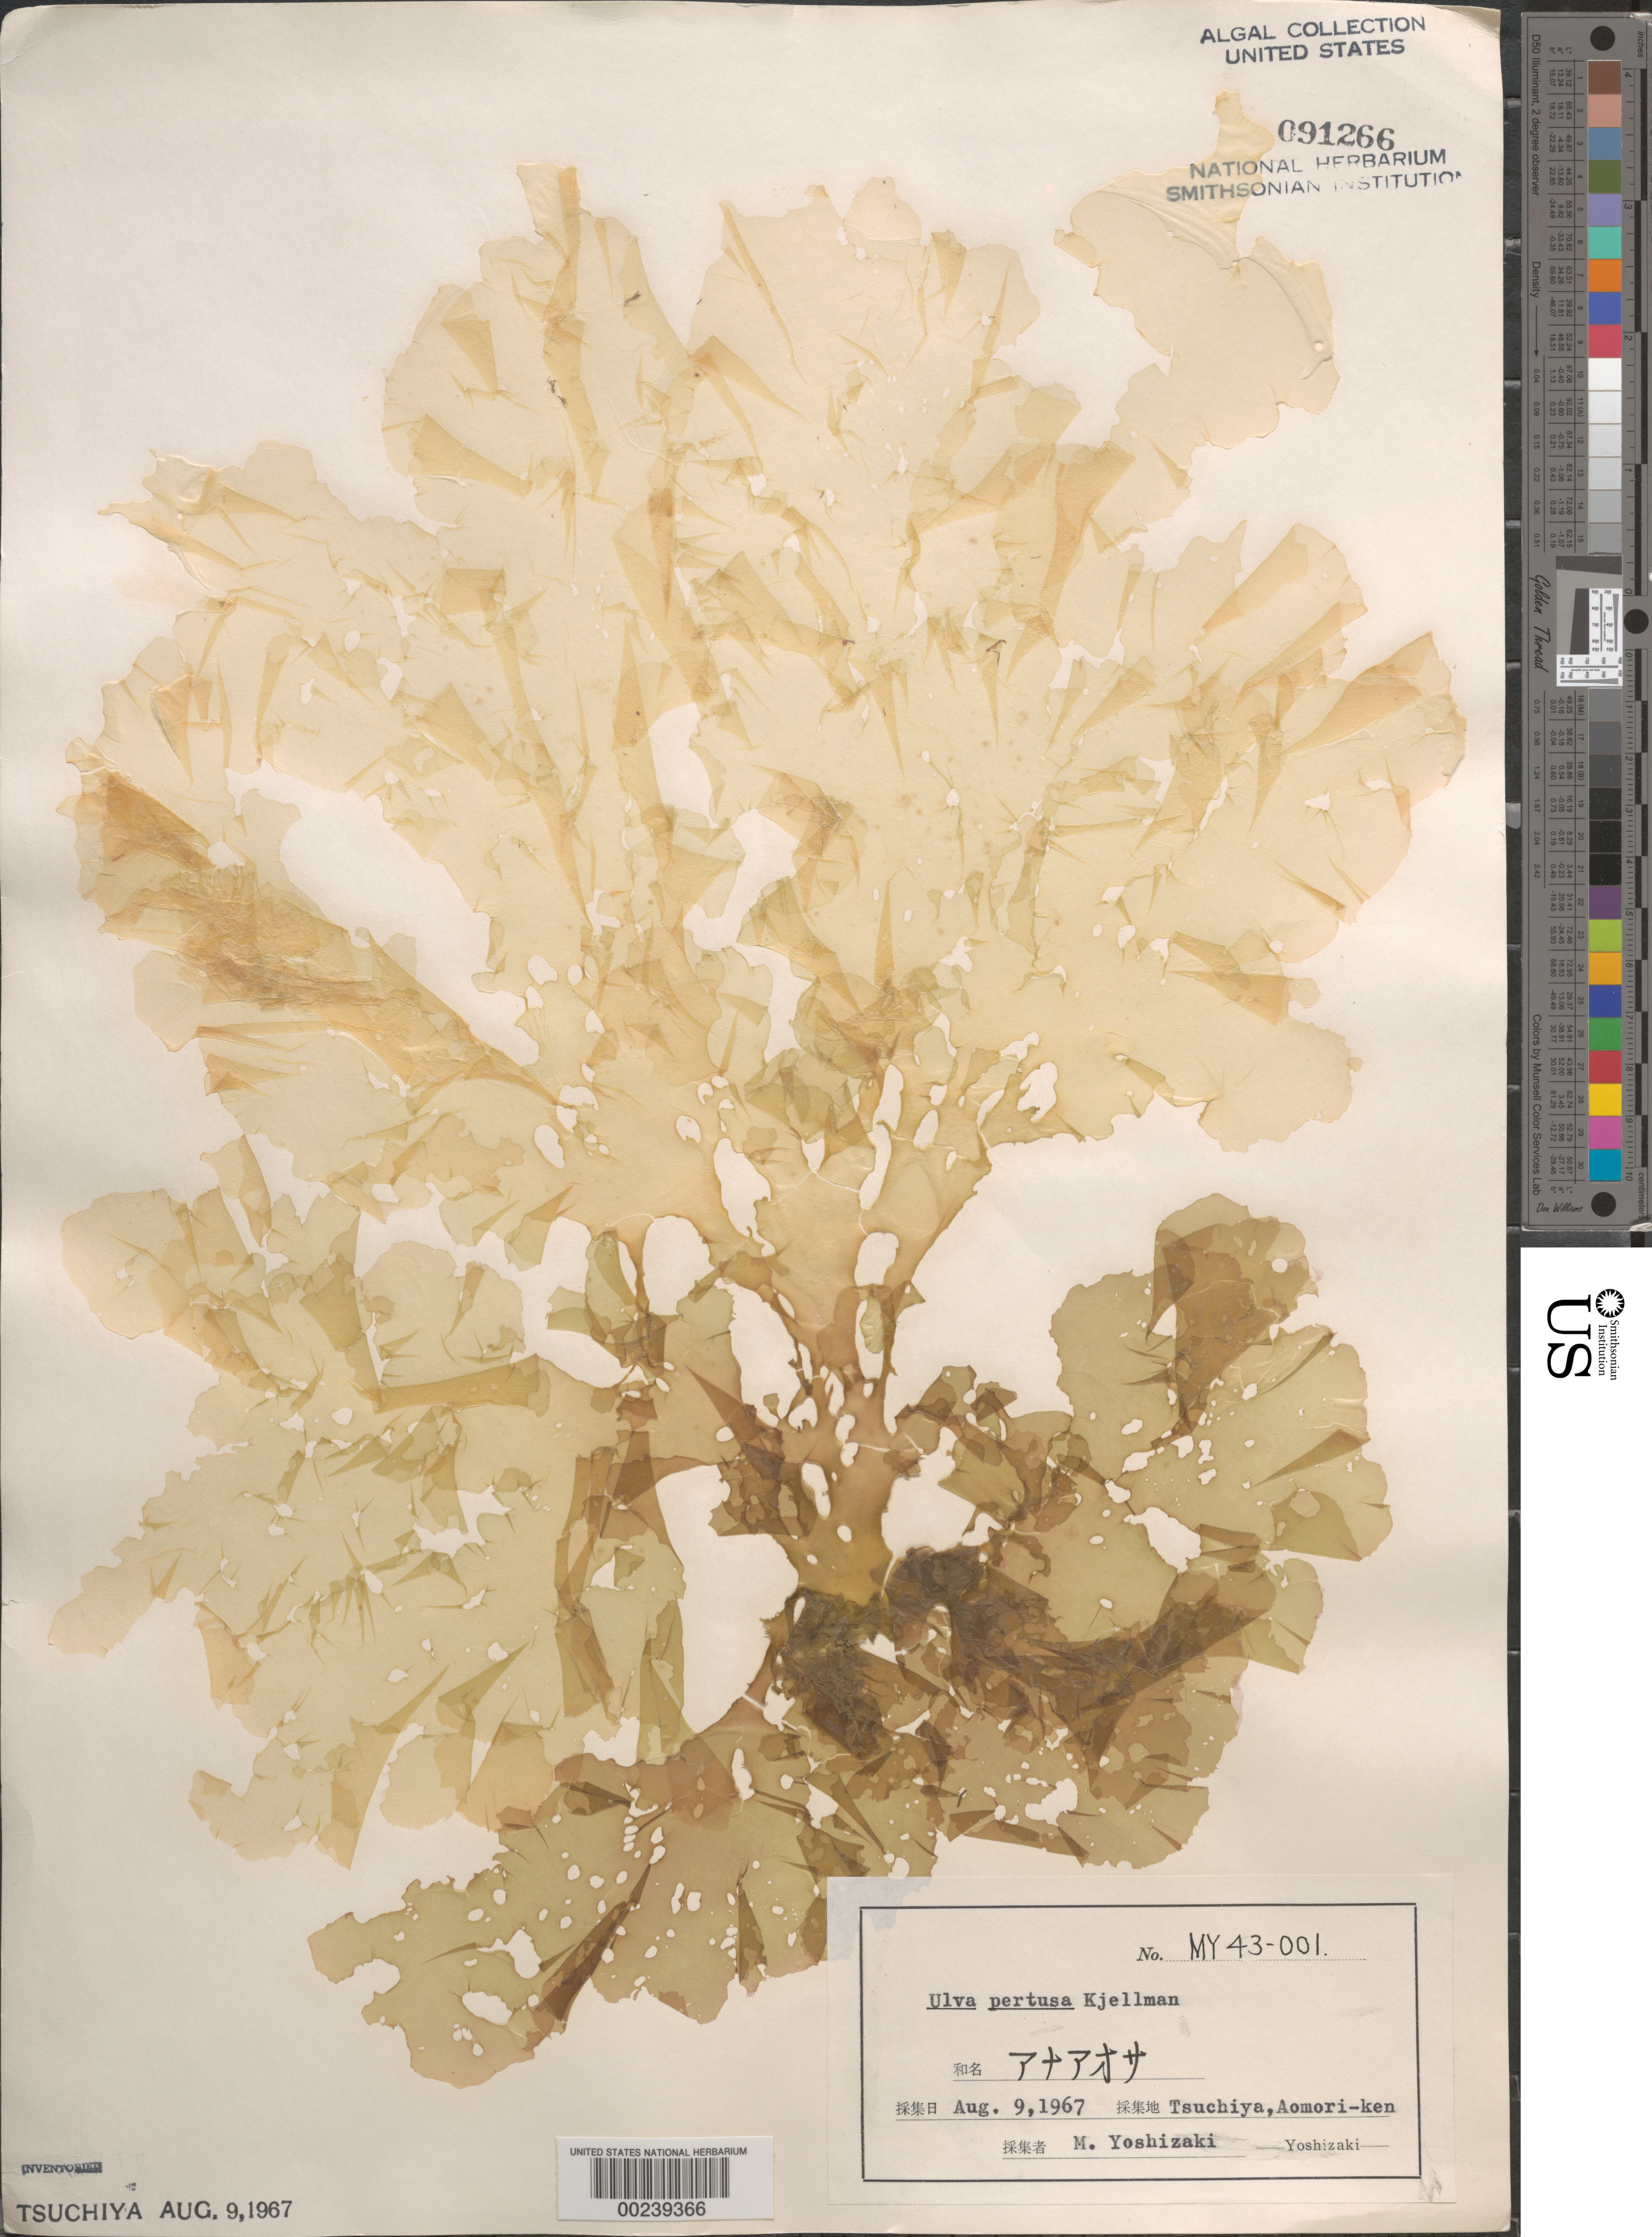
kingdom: Plantae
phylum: Chlorophyta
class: Ulvophyceae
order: Ulvales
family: Ulvaceae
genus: Ulva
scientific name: Ulva australis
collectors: M. Yoshizaki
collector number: My 43-001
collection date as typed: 09 Aug 1967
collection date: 1967-08-09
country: Japan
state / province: Aomori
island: Honshu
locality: Tsuchiya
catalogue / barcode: US 91266